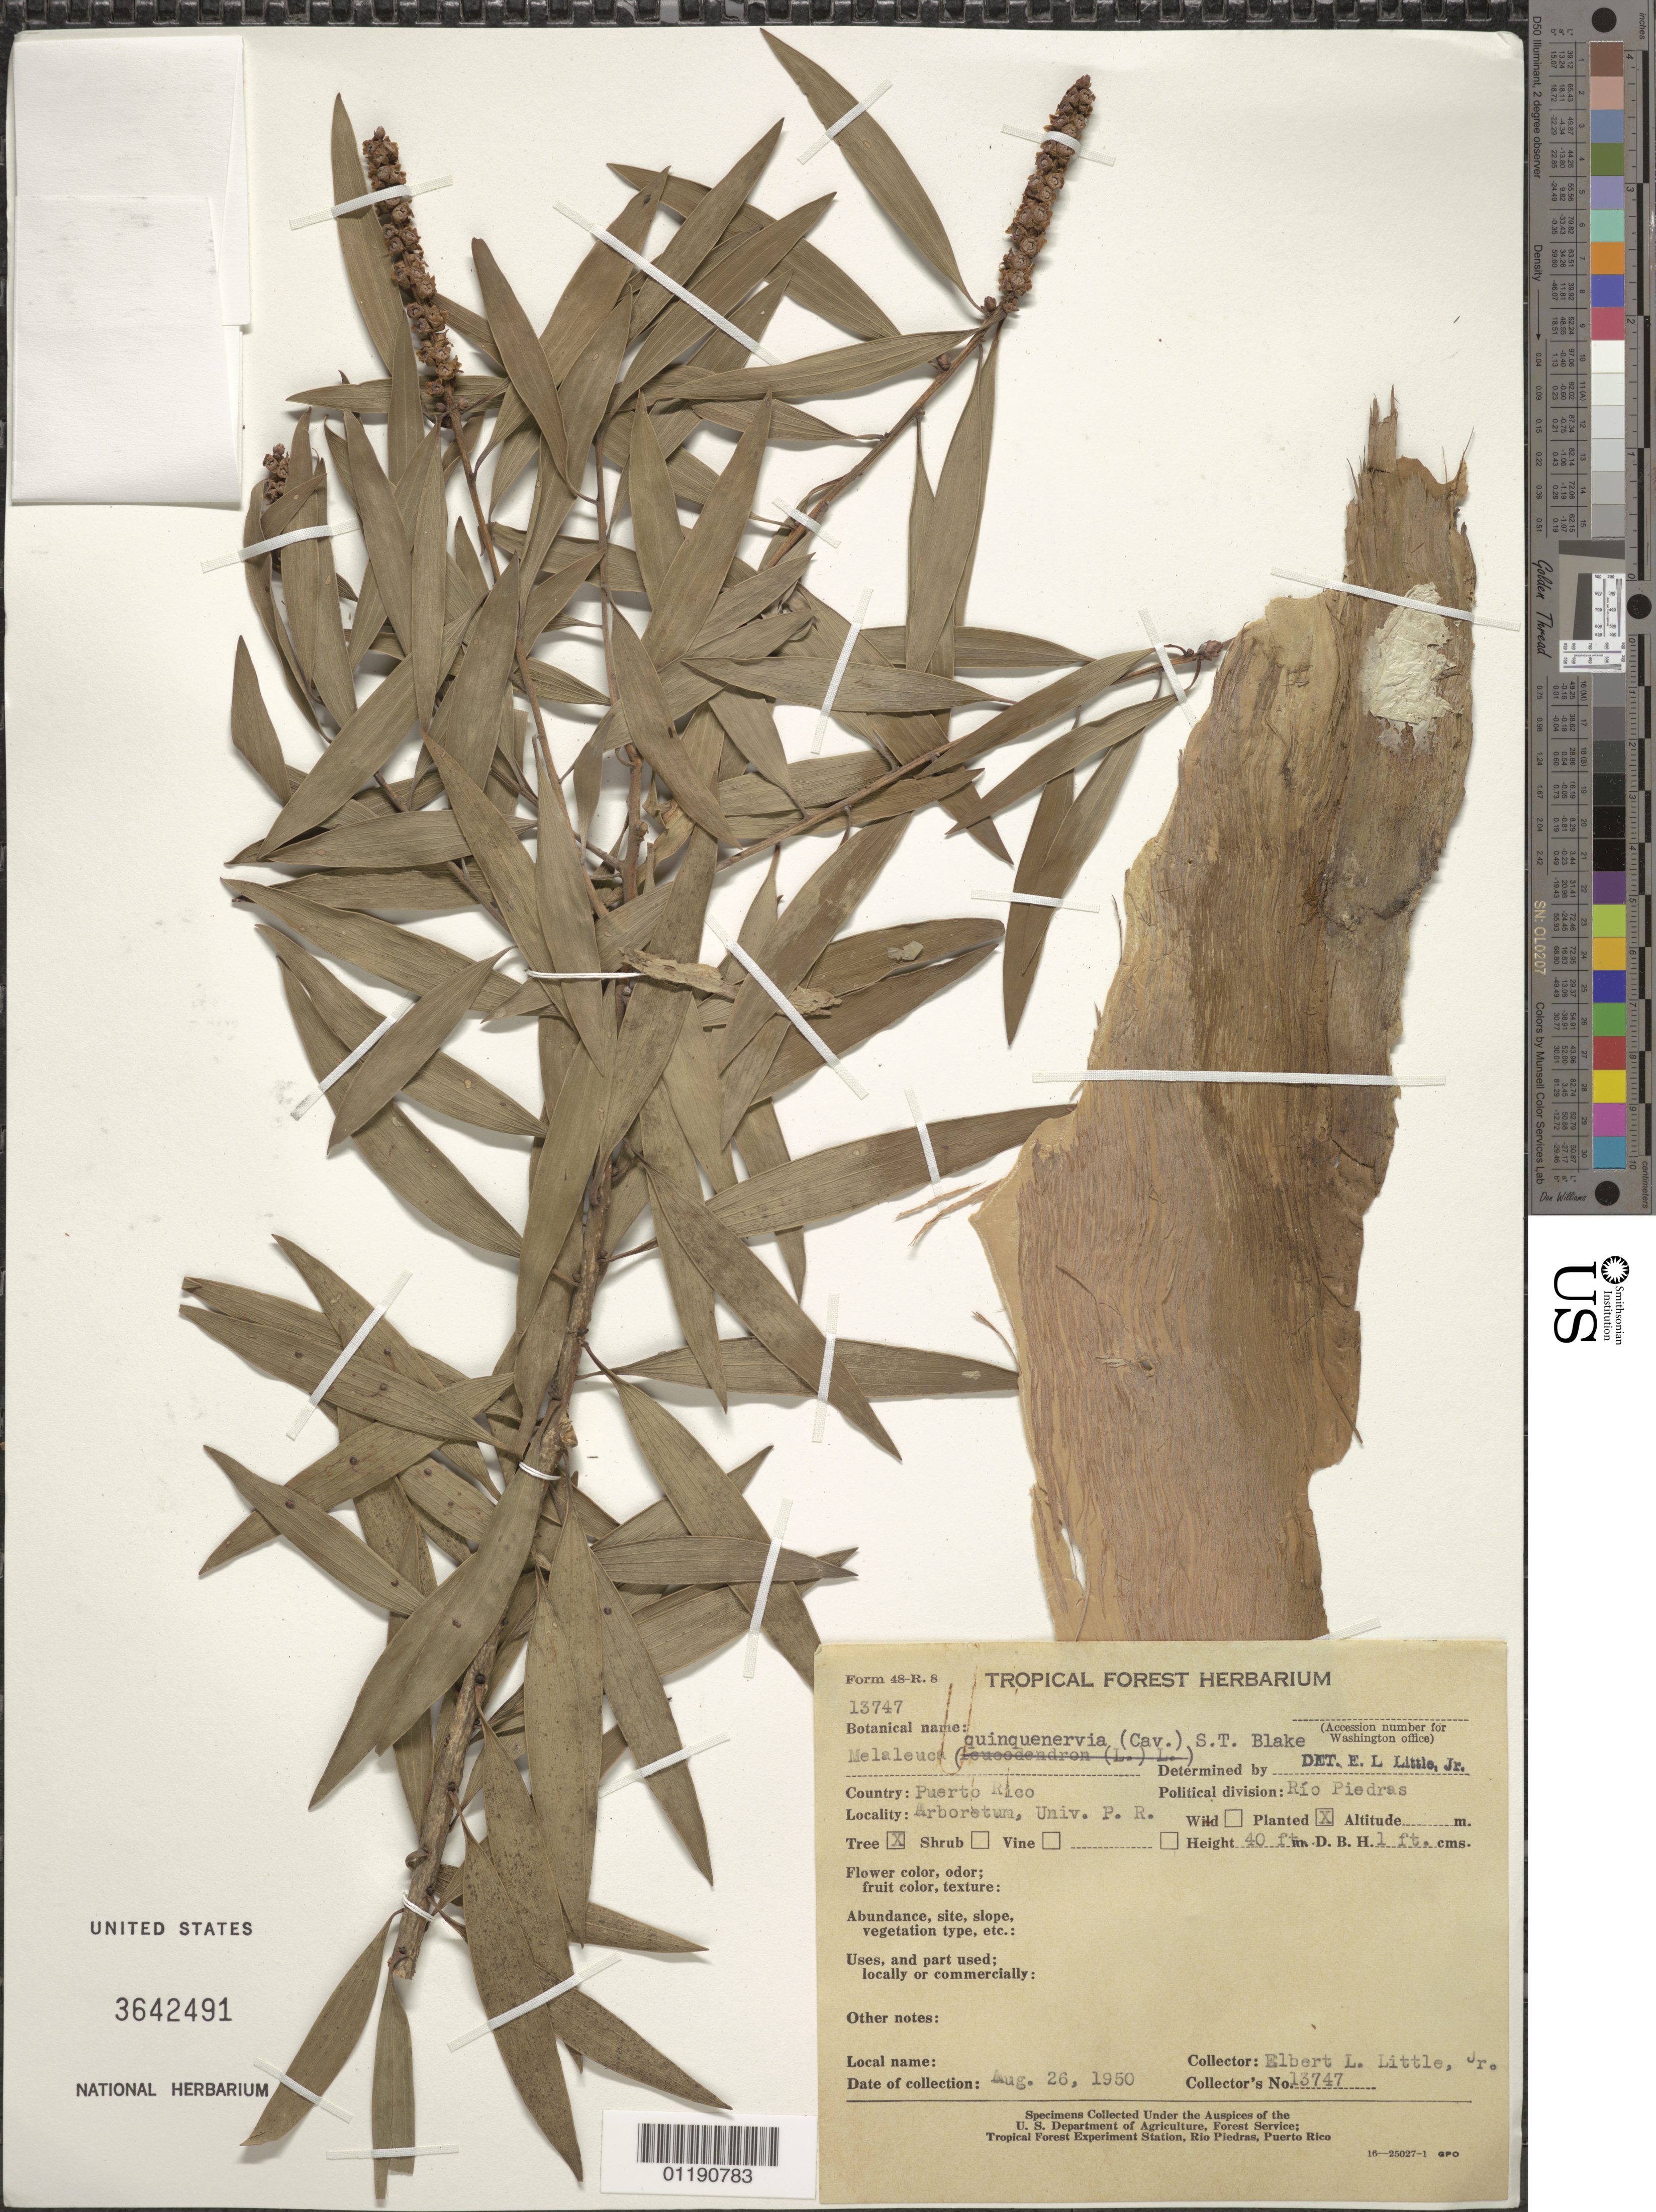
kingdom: Plantae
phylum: Tracheophyta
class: Magnoliopsida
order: Myrtales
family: Myrtaceae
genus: Melaleuca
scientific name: Melaleuca quinquenervia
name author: (Cav.) S.T. Blake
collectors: E. L. Little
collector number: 13747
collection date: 1950-08-26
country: Puerto Rico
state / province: Río Piedras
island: Puerto Rico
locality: Arboretum, Univ. P. R.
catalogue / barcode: US 3642491